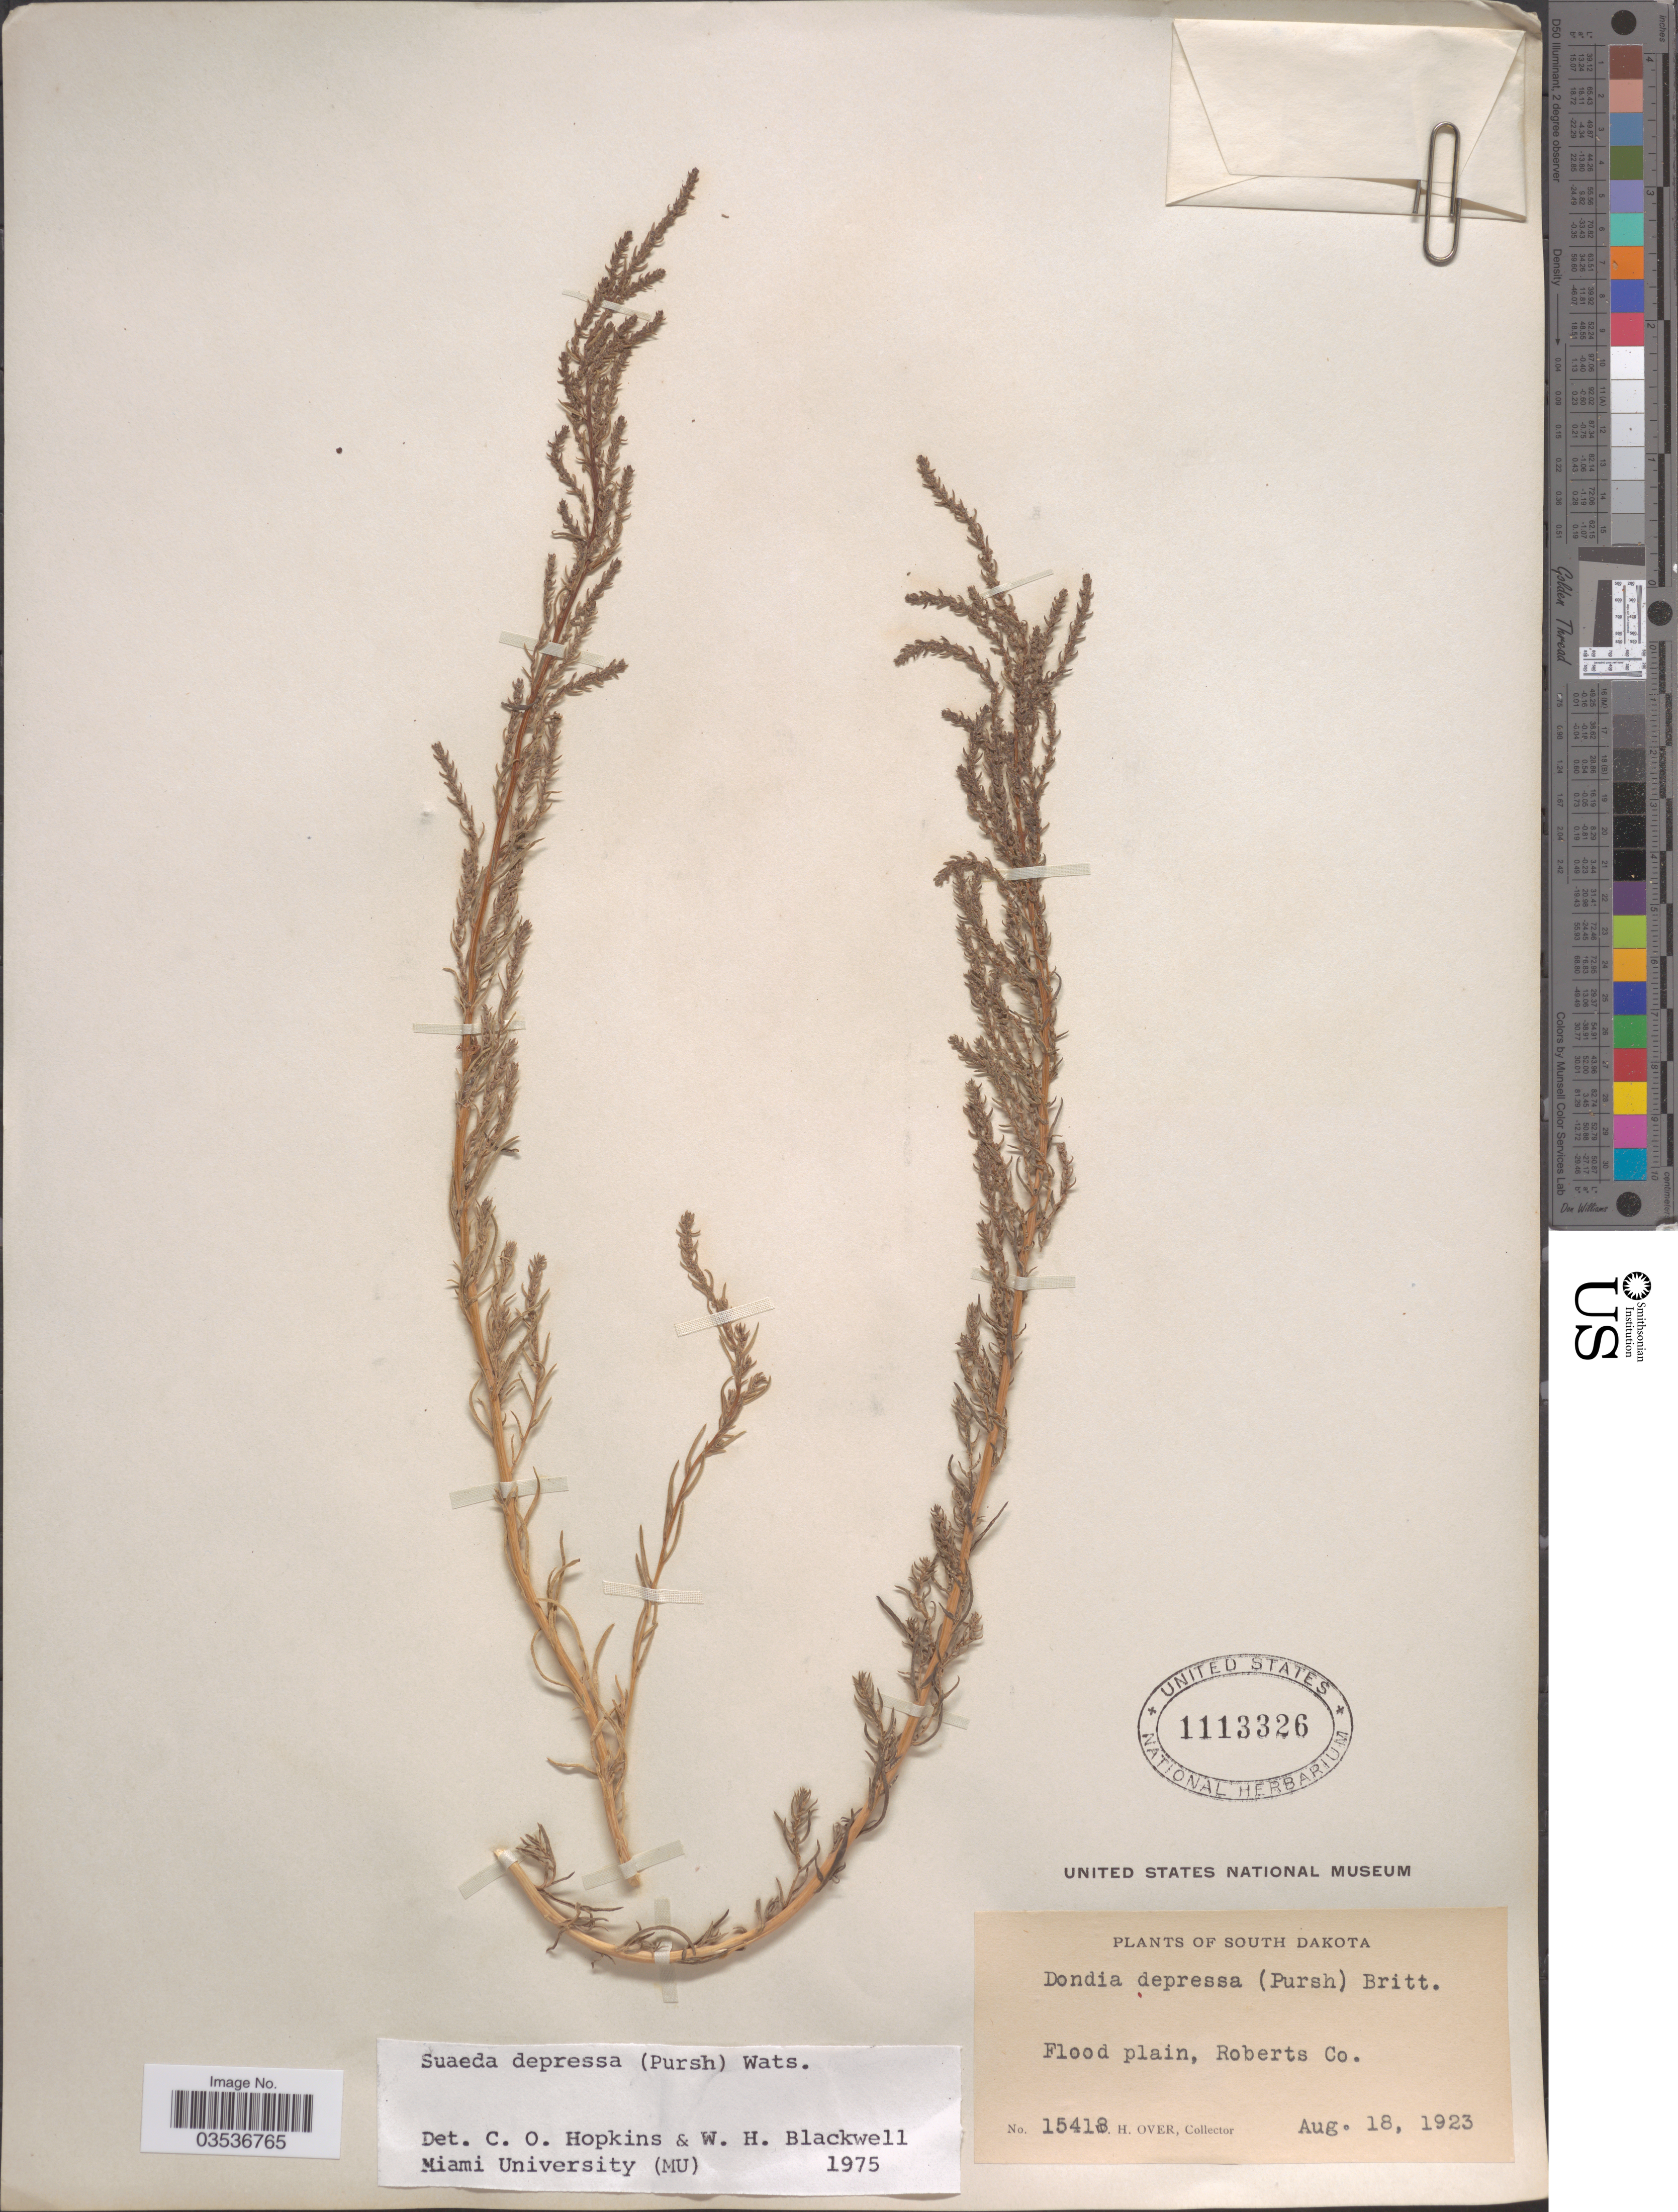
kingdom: Plantae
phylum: Tracheophyta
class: Magnoliopsida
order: Caryophyllales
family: Amaranthaceae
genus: Suaeda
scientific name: Suaeda depressa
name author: (Pursh) S. Watson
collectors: W. Over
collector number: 15418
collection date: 1923-08-18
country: United States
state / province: South Dakota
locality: Flood plain, Roberts Co.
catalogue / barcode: US 1113326